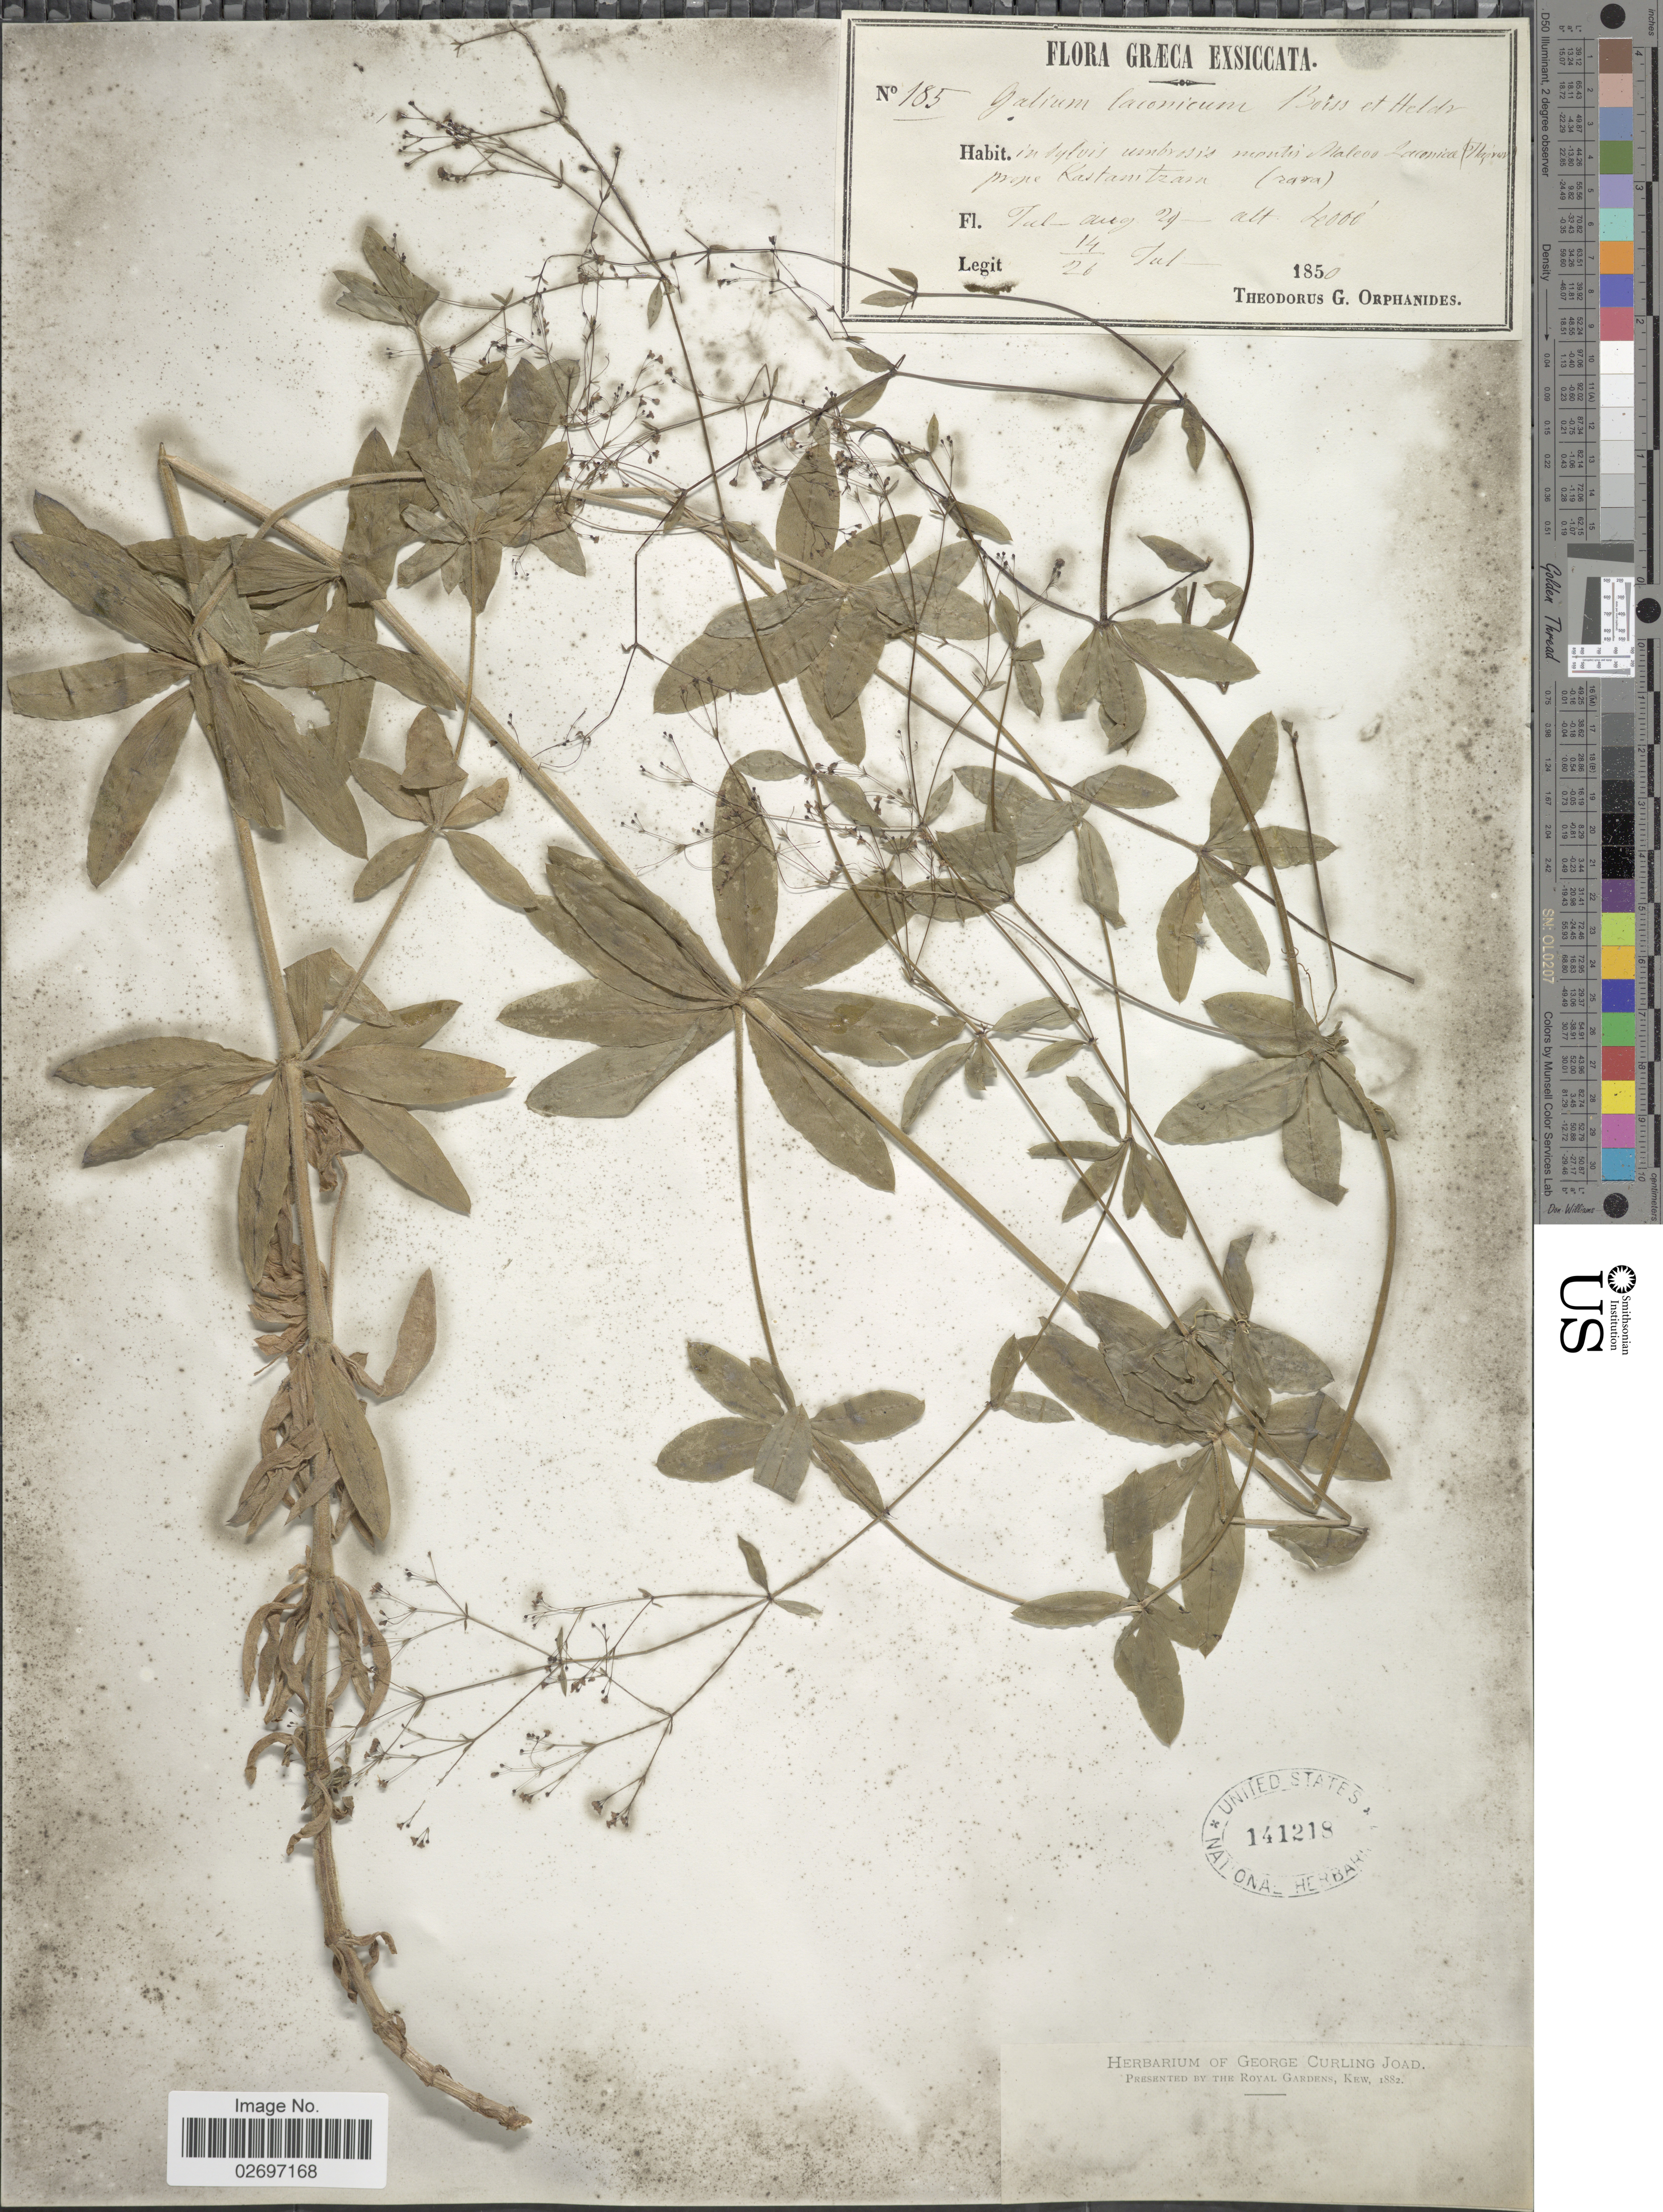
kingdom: Plantae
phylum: Tracheophyta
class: Magnoliopsida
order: Gentianales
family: Rubiaceae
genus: Galium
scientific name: Galium laconicum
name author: Boiss. & Heldr.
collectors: T. G. Orphanides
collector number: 185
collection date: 1850-07-14/1850-07-26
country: Greece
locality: In sylvis umbrosis montis Malevo Laconiae (Πάρνων), prope Kastanitsam.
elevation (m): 1219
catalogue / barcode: US 141218